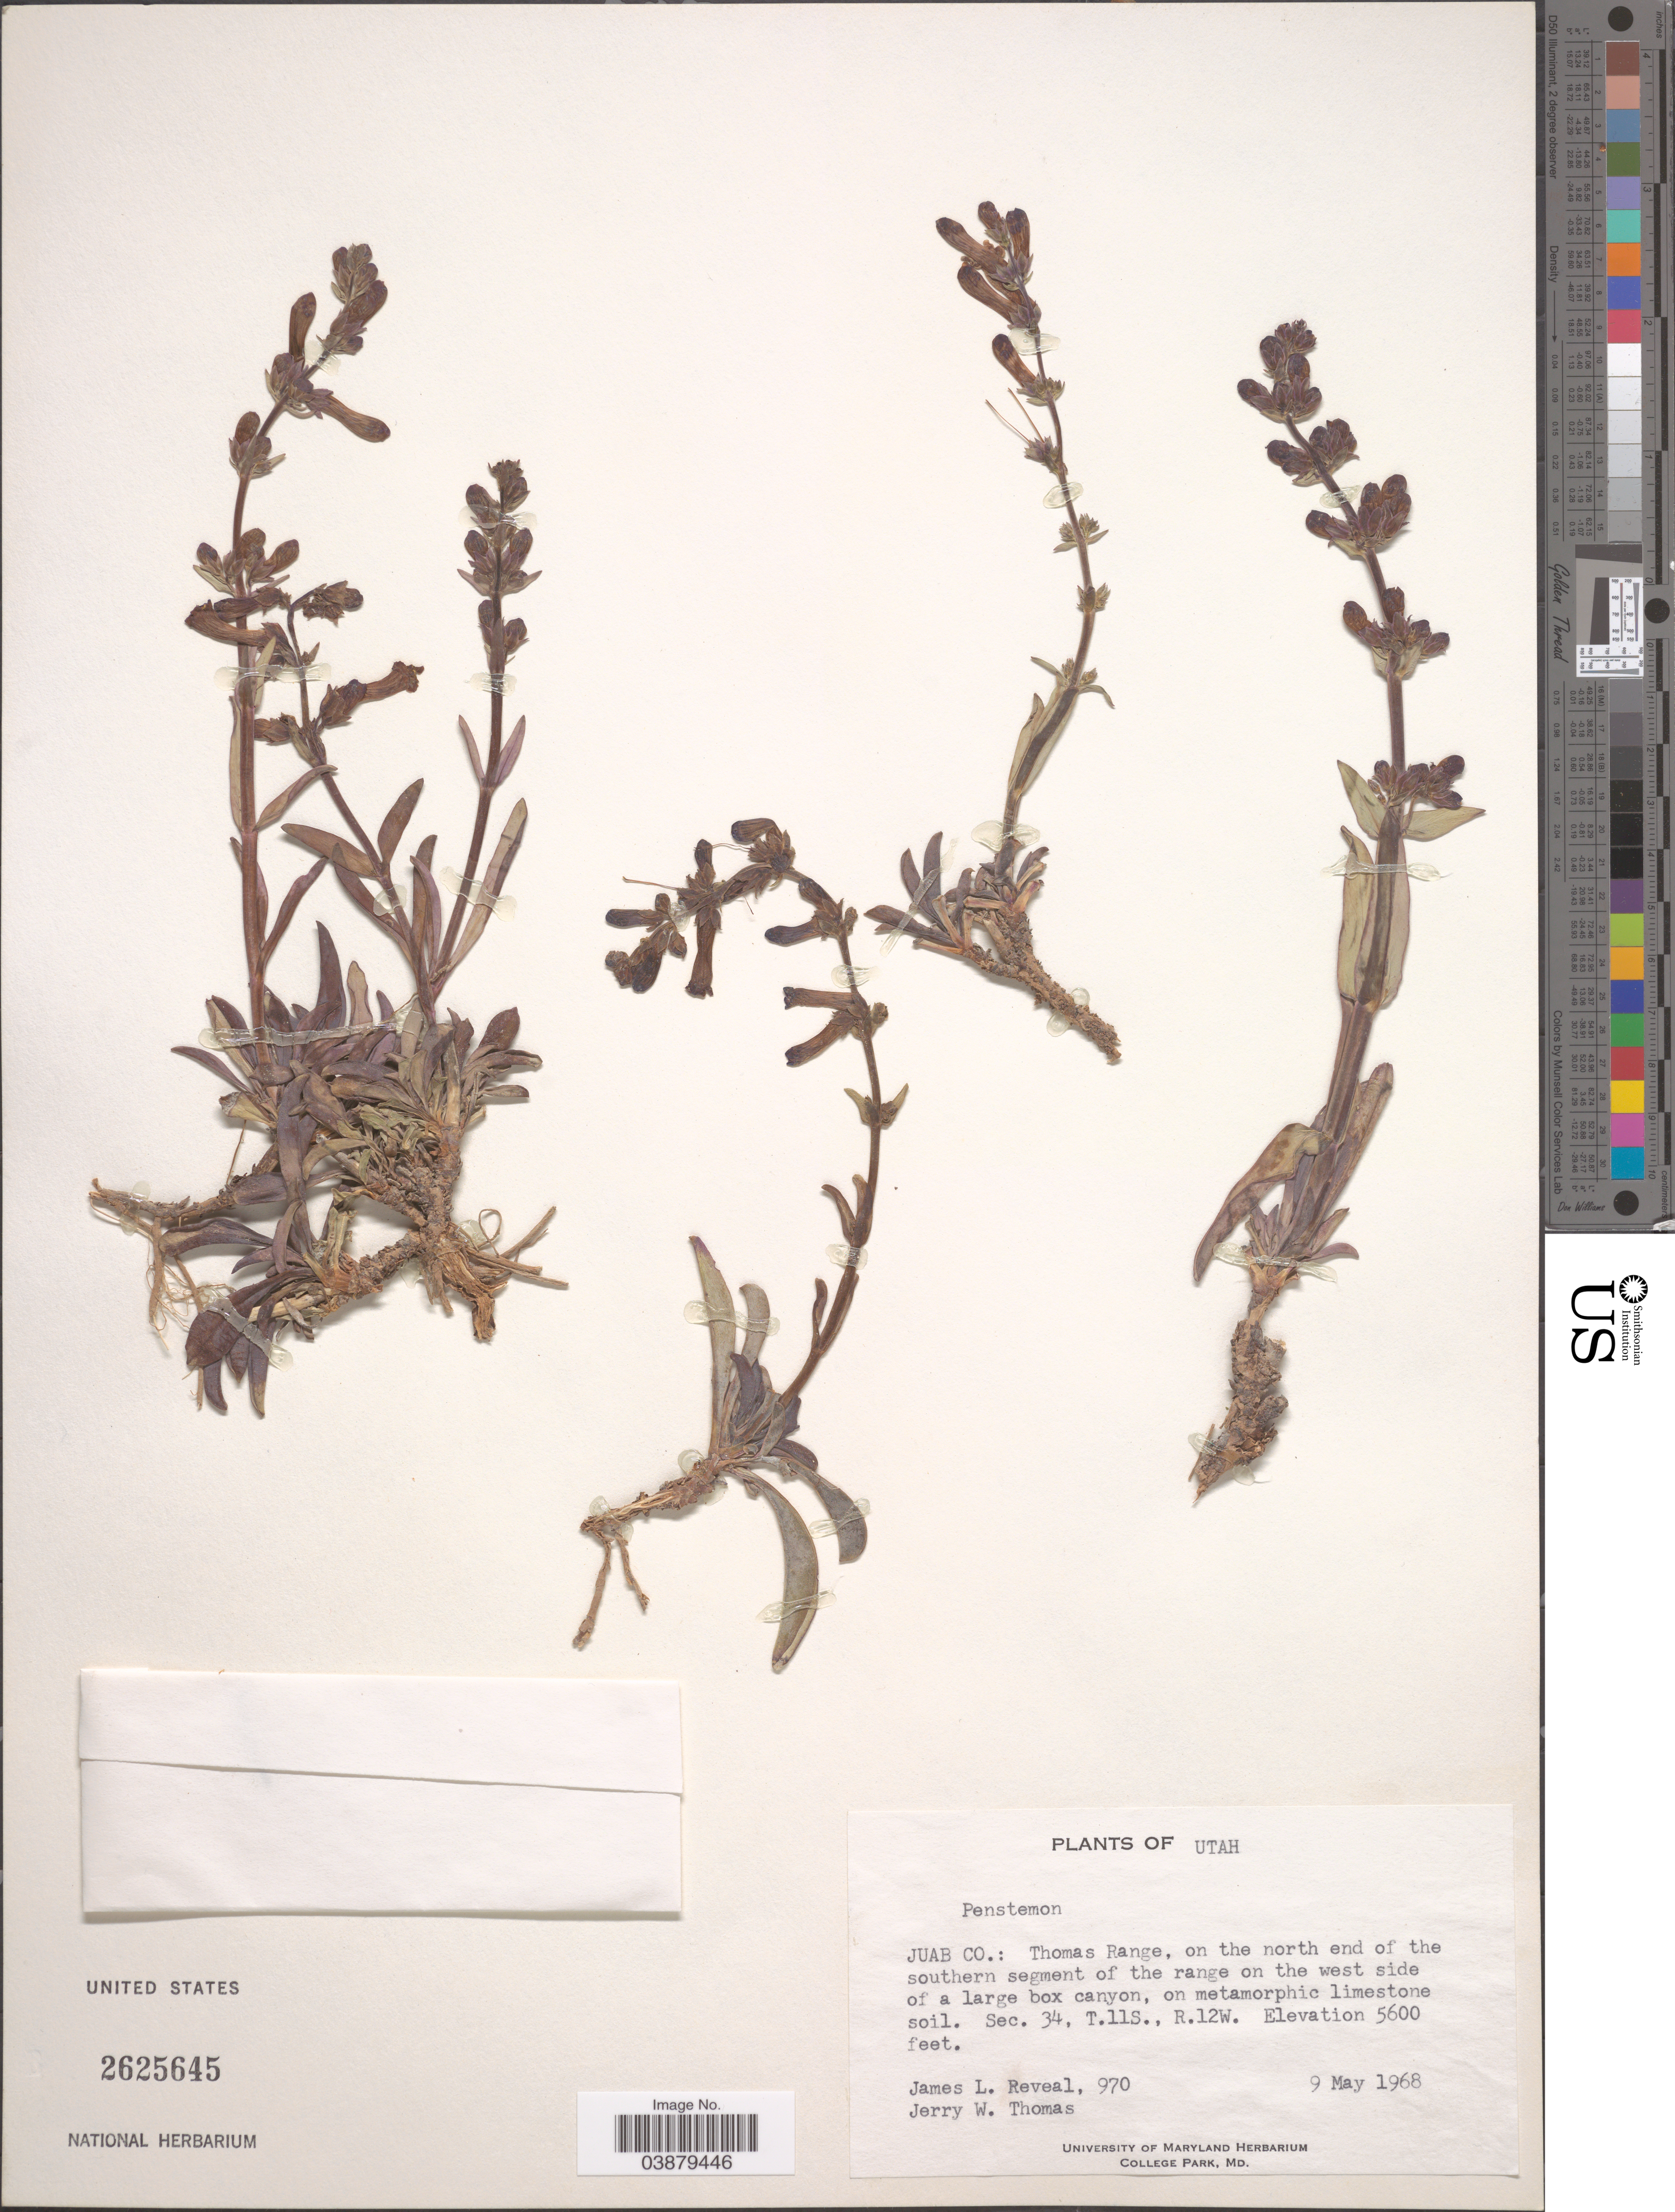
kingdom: Plantae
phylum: Tracheophyta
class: Magnoliopsida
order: Lamiales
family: Plantaginaceae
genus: Penstemon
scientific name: Penstemon sp.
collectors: J. L. Reveal & J. W. Thomas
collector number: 970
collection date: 1968-05-09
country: United States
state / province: Utah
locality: Juab Co.: Thomas Range, on the north end of the southern segment of the range on the west side of a large box canyon, on metamorphic limestone soil. Sec. 34, T.11S., R.12W.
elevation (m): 1707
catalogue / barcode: US 2625645